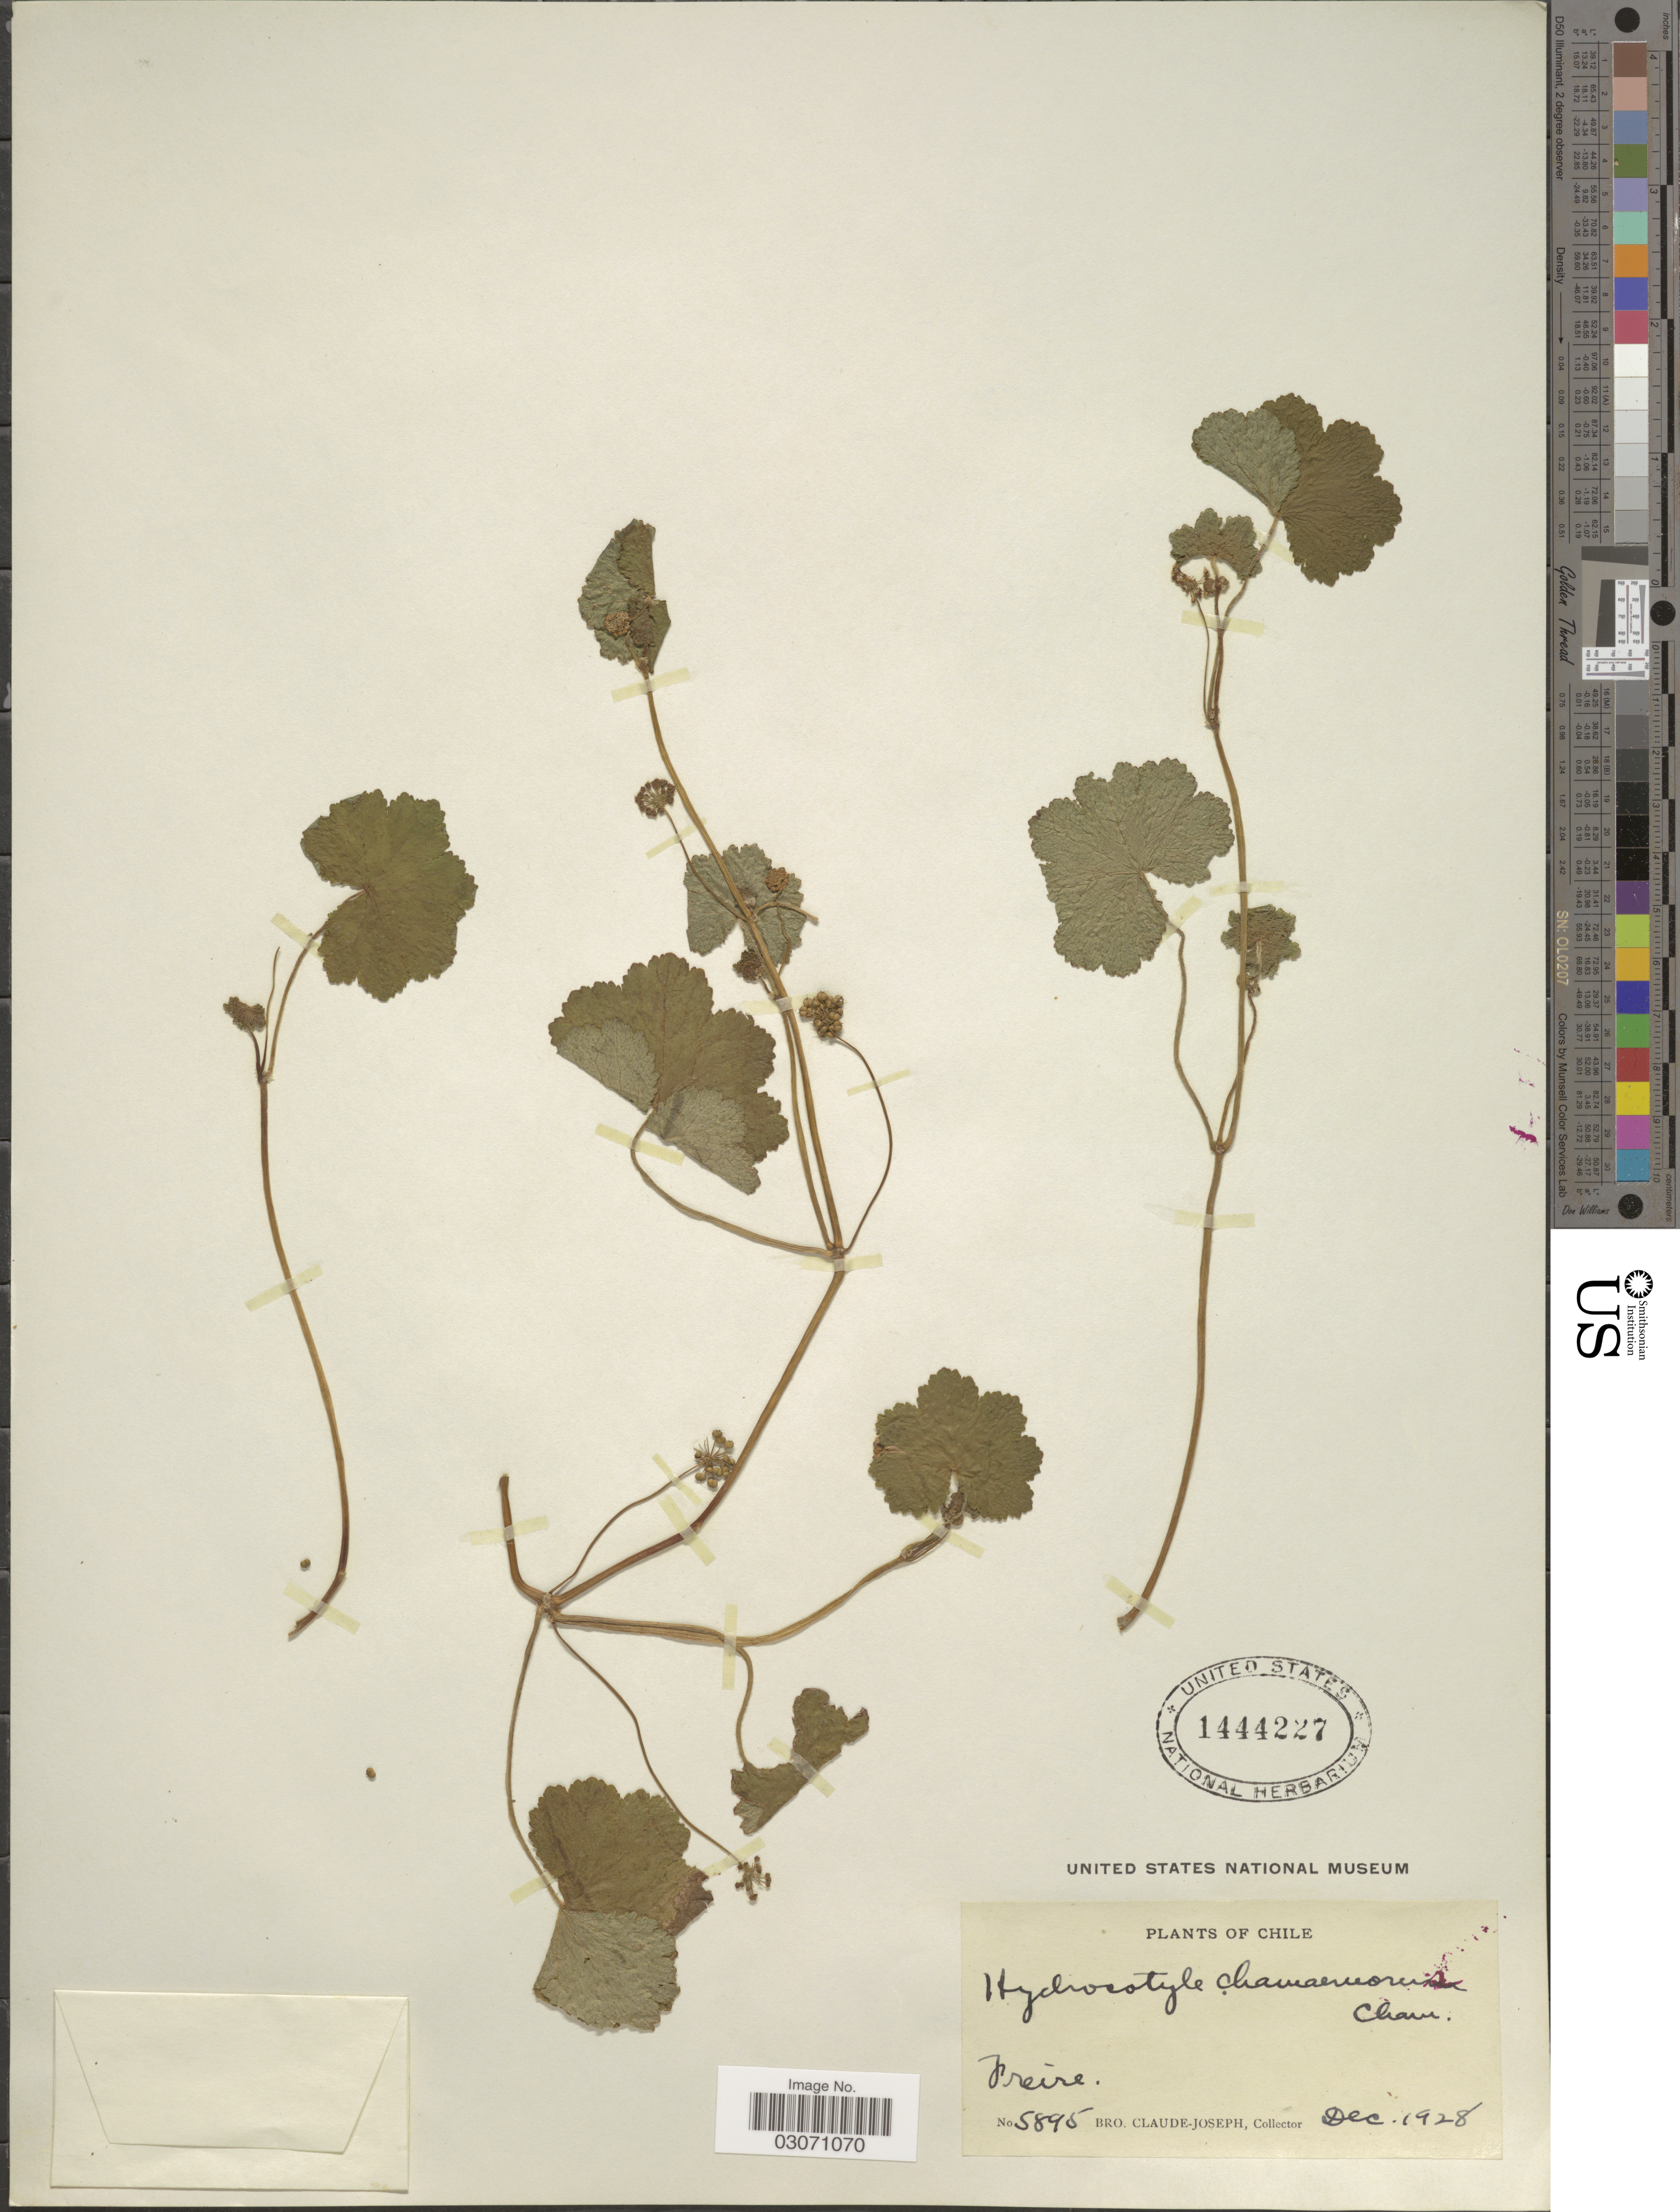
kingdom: Plantae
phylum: Tracheophyta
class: Magnoliopsida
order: Apiales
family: Araliaceae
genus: Hydrocotyle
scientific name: Hydrocotyle poeppigii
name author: DC.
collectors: Bro. Claude-Joseph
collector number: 5895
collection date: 1928-12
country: Chile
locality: Freire.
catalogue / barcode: US 1444227